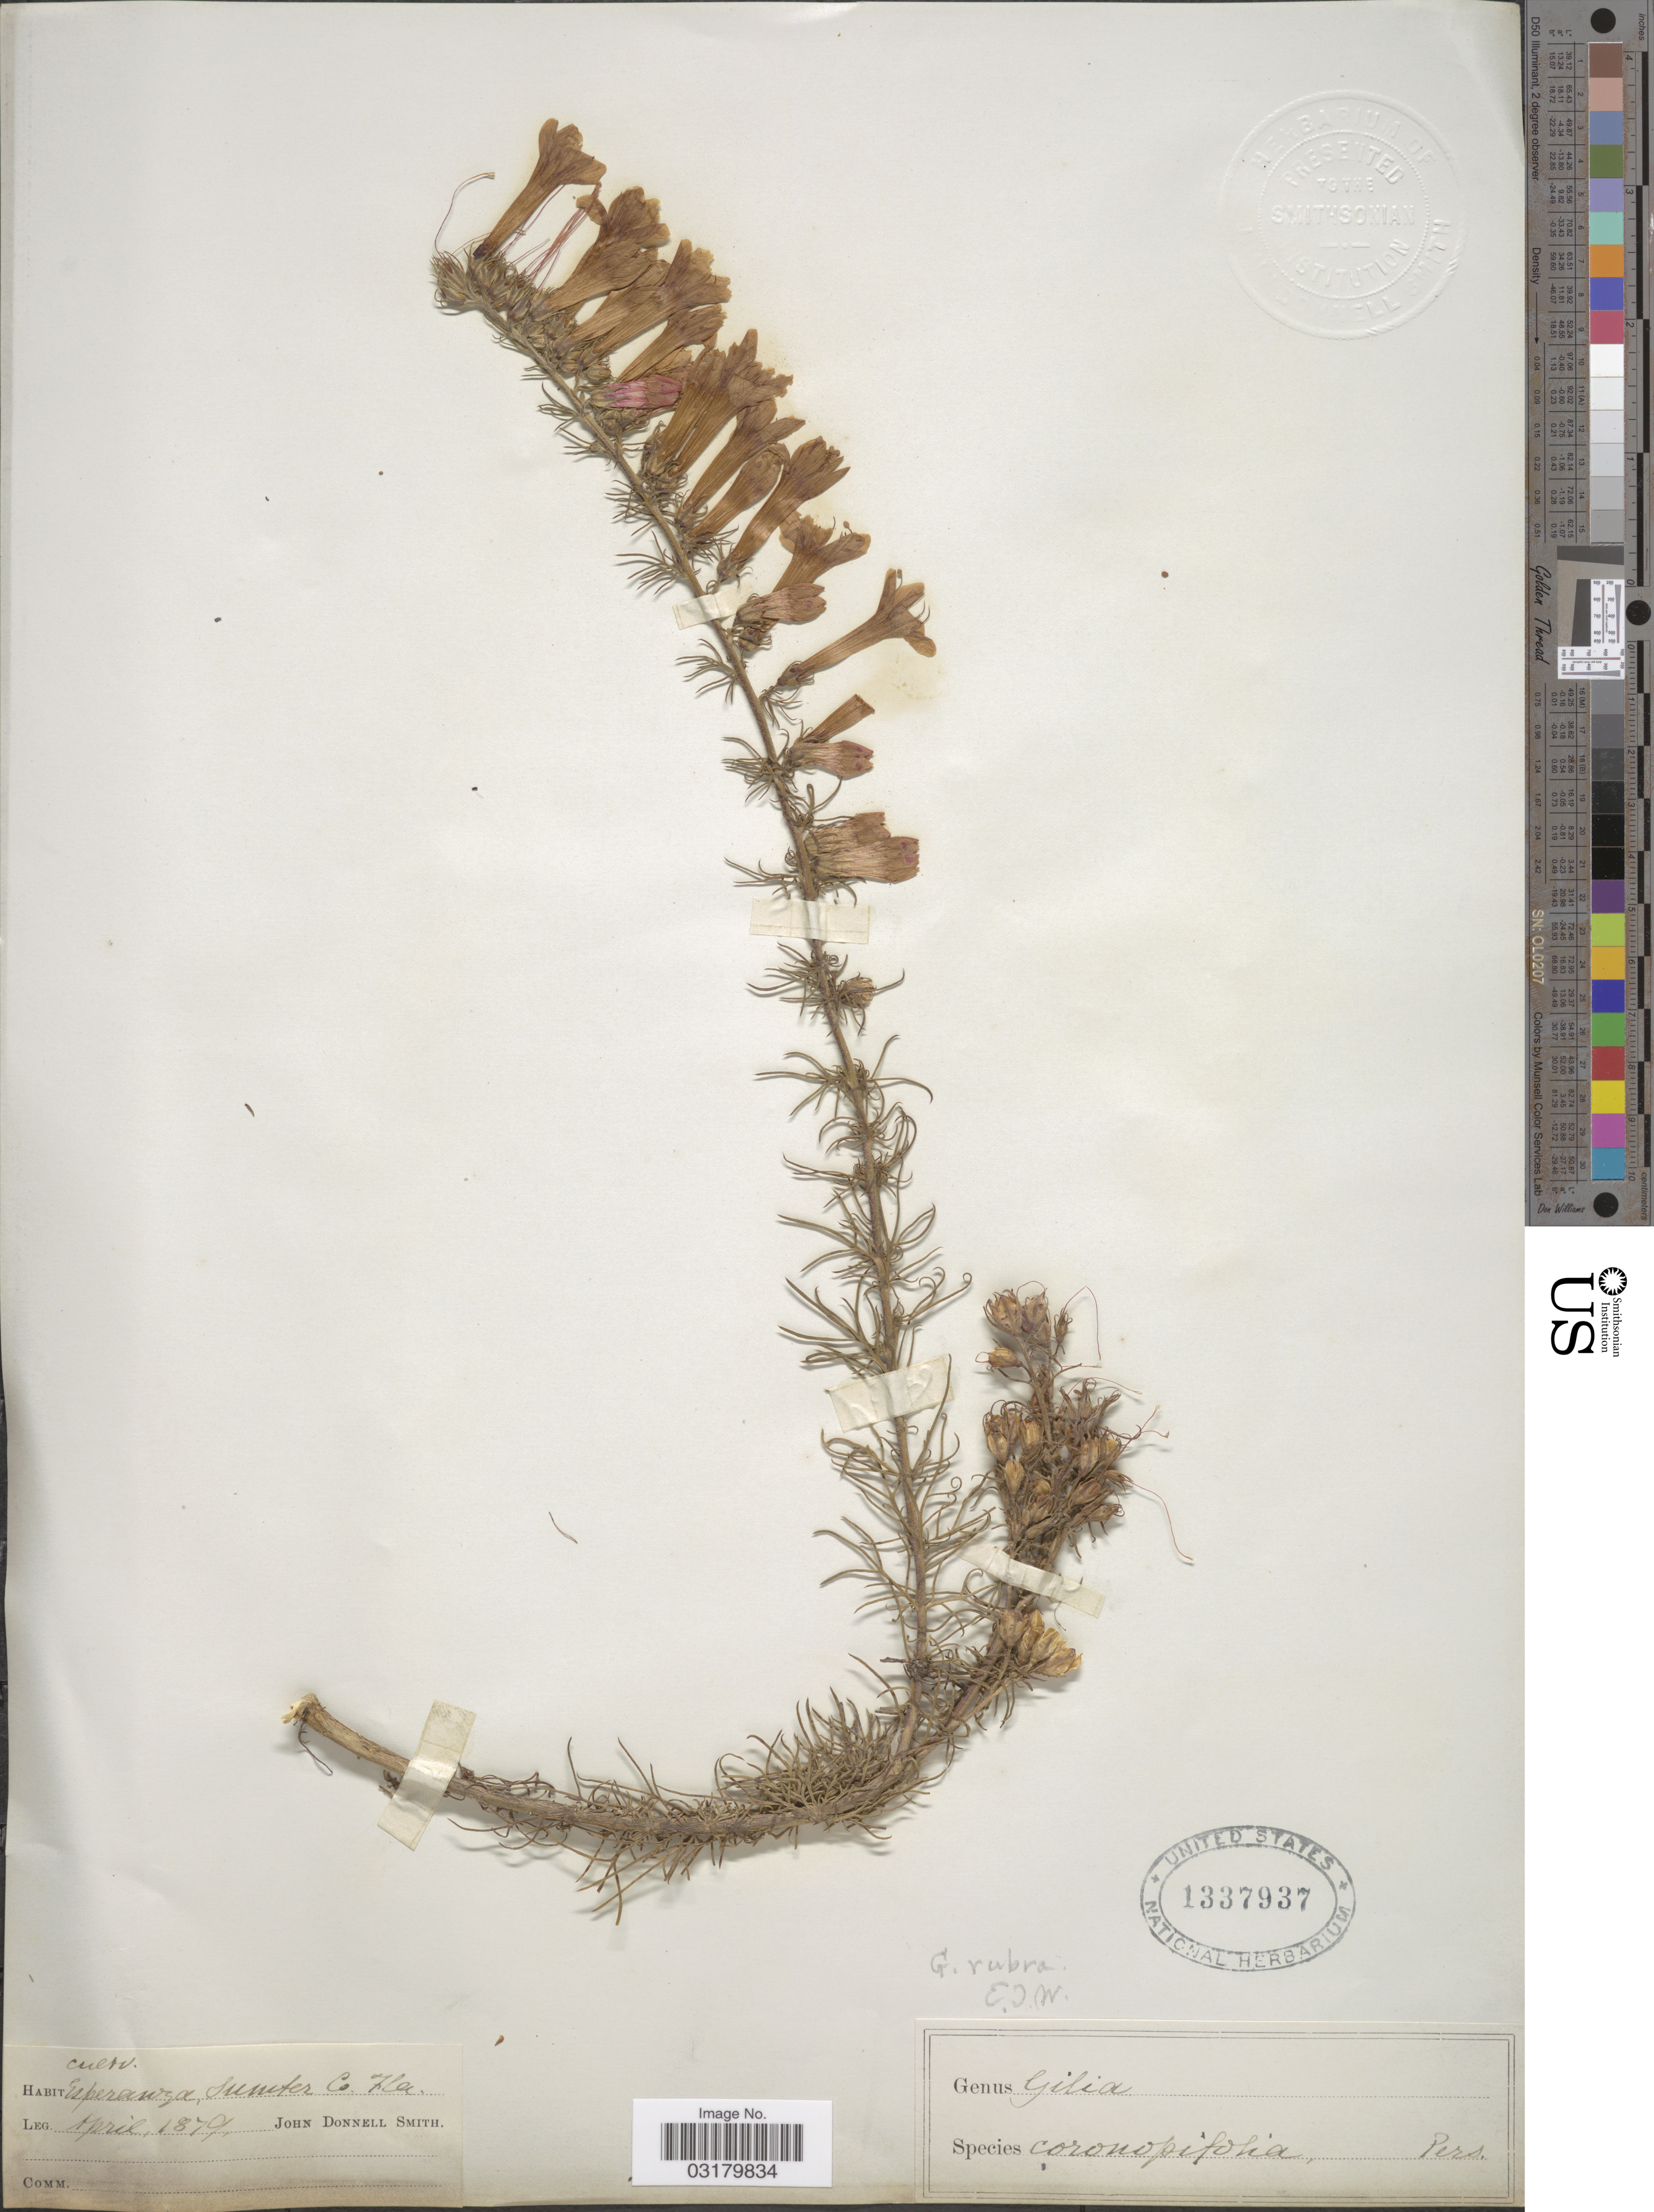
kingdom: Plantae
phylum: Tracheophyta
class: Magnoliopsida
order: Ericales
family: Polemoniaceae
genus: Ipomopsis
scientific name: Ipomopsis rubra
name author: (L.) Wherry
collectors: J. Donnell Smith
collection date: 1879-04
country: United States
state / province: Florida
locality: Esperanza, Sumter Co.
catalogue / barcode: US 1337937